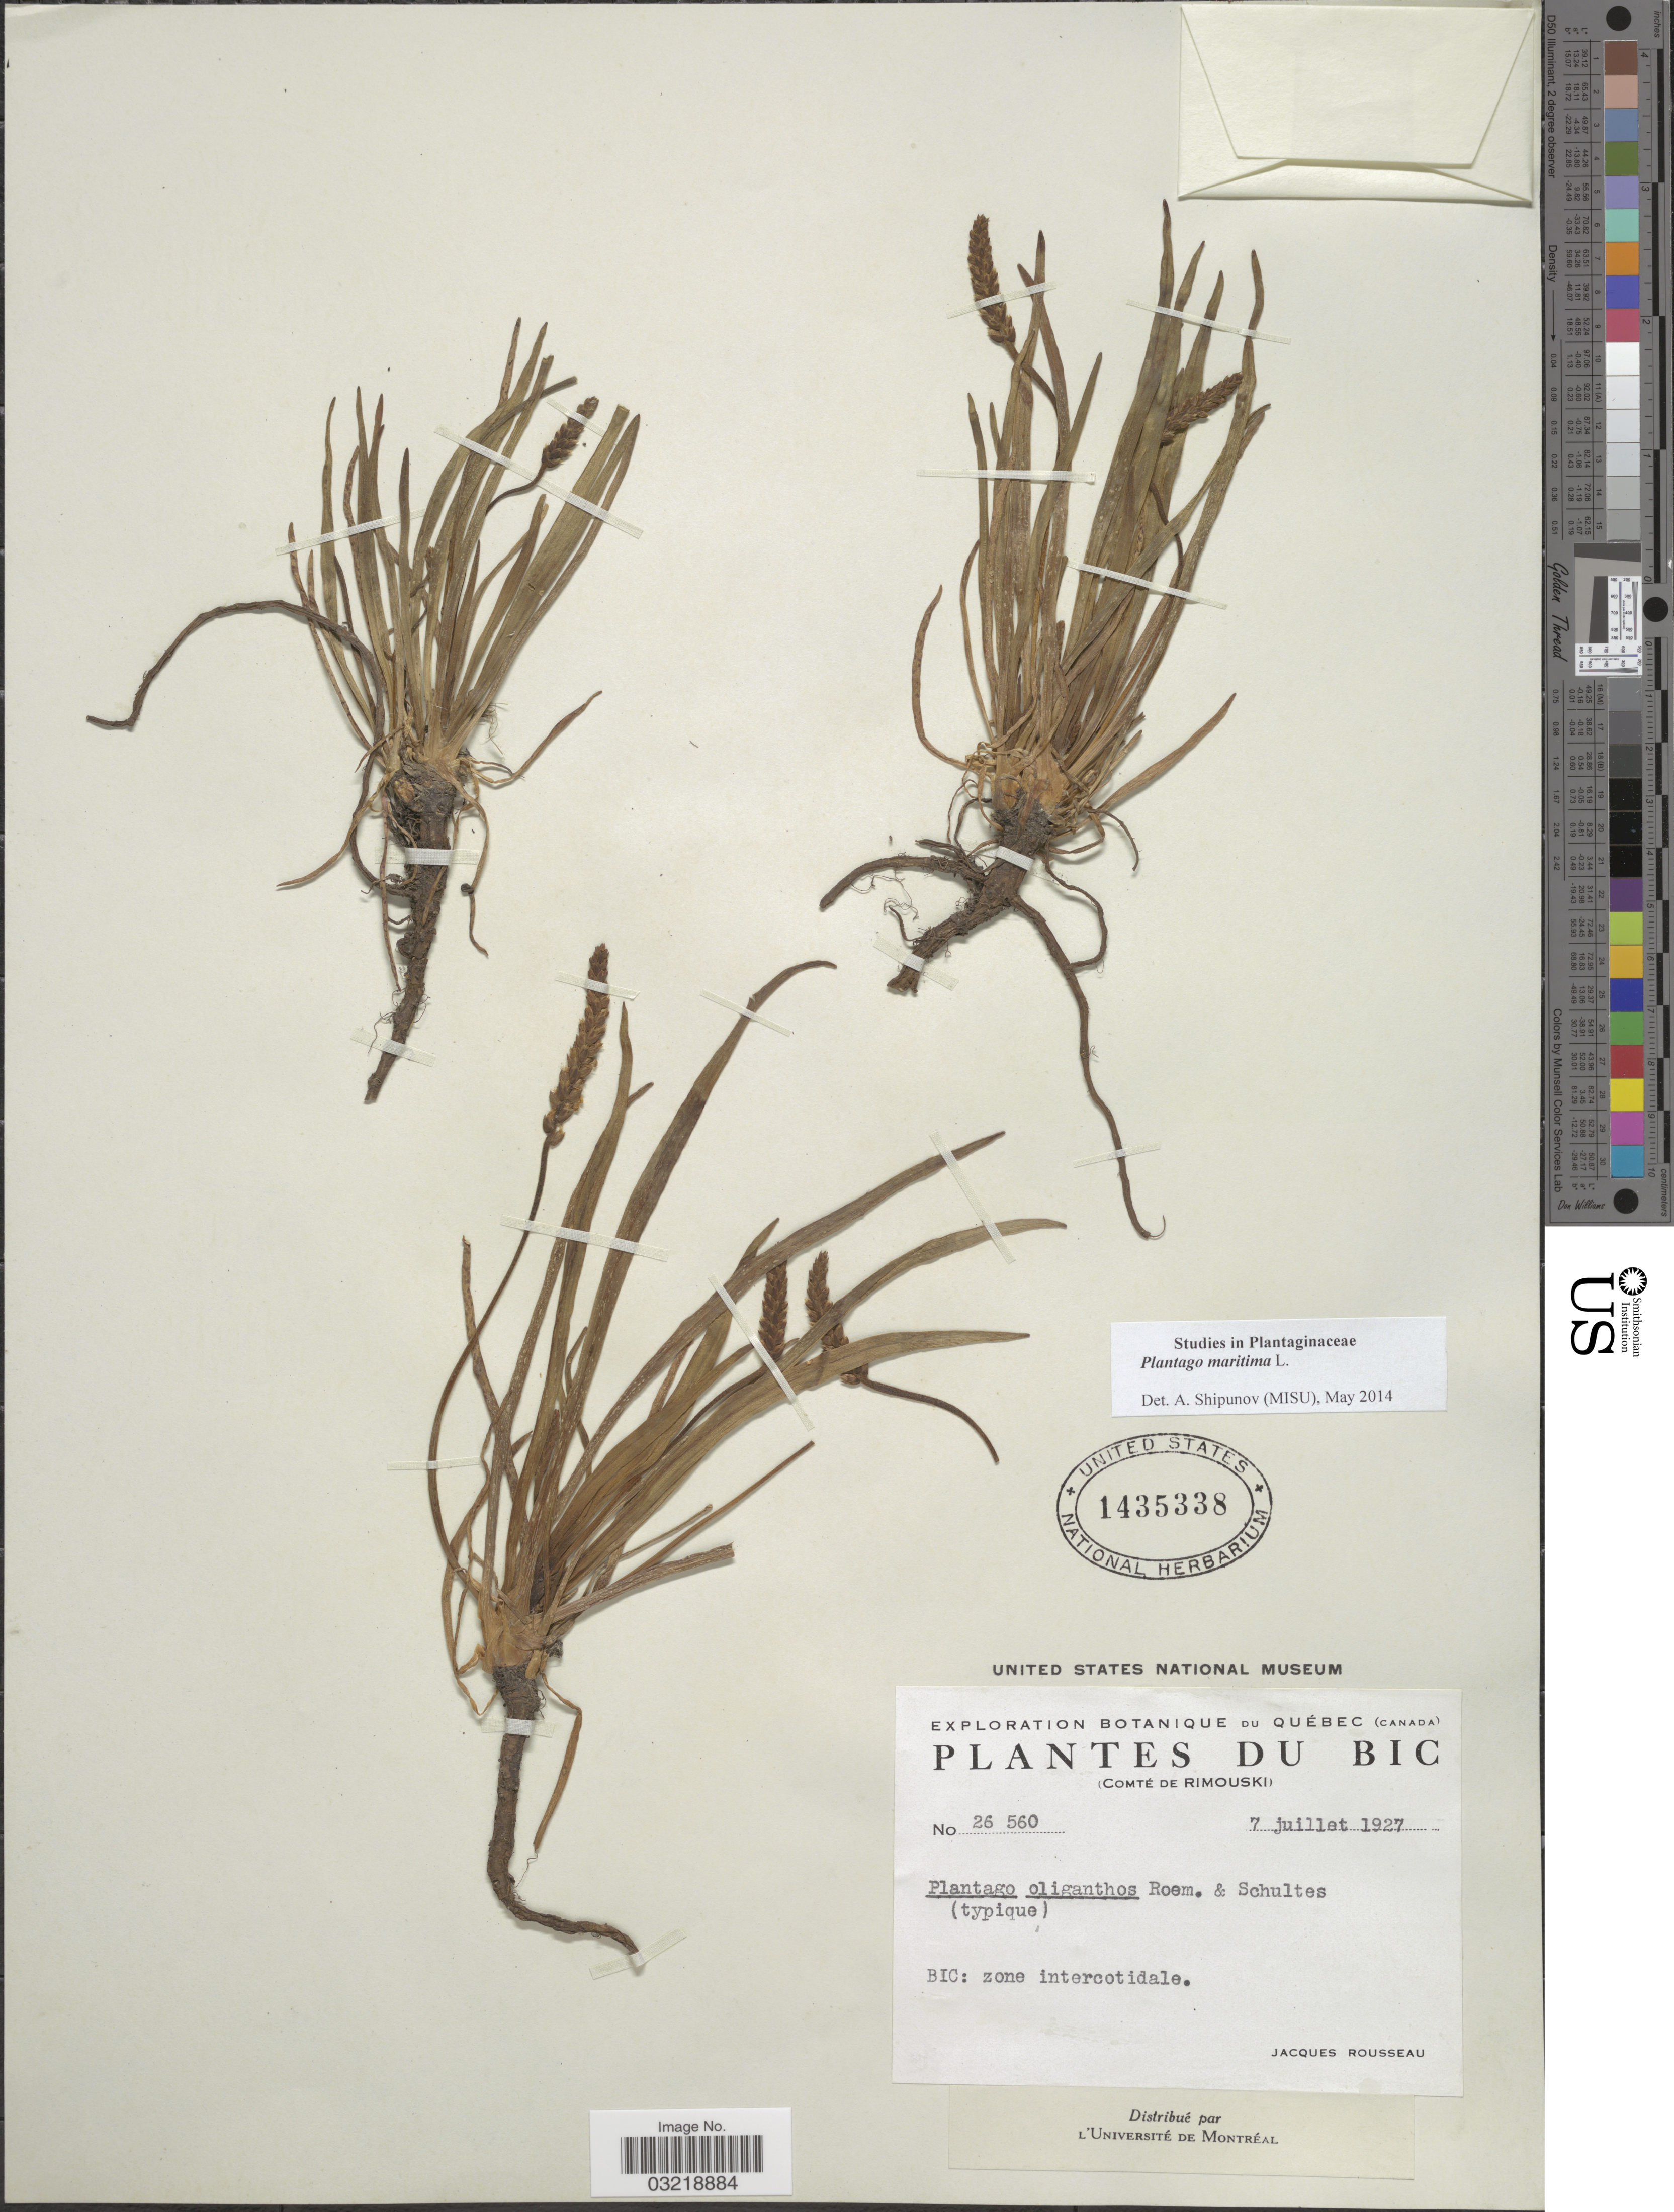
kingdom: Plantae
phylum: Tracheophyta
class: Magnoliopsida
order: Lamiales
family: Plantaginaceae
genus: Plantago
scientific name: Plantago maritima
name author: L.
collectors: J. Rousseau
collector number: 26560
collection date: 1927-07-07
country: Canada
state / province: Quebec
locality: Du Bic. (Comté de Rimouski). Bic: zone intercotidale.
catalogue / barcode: US 1435338